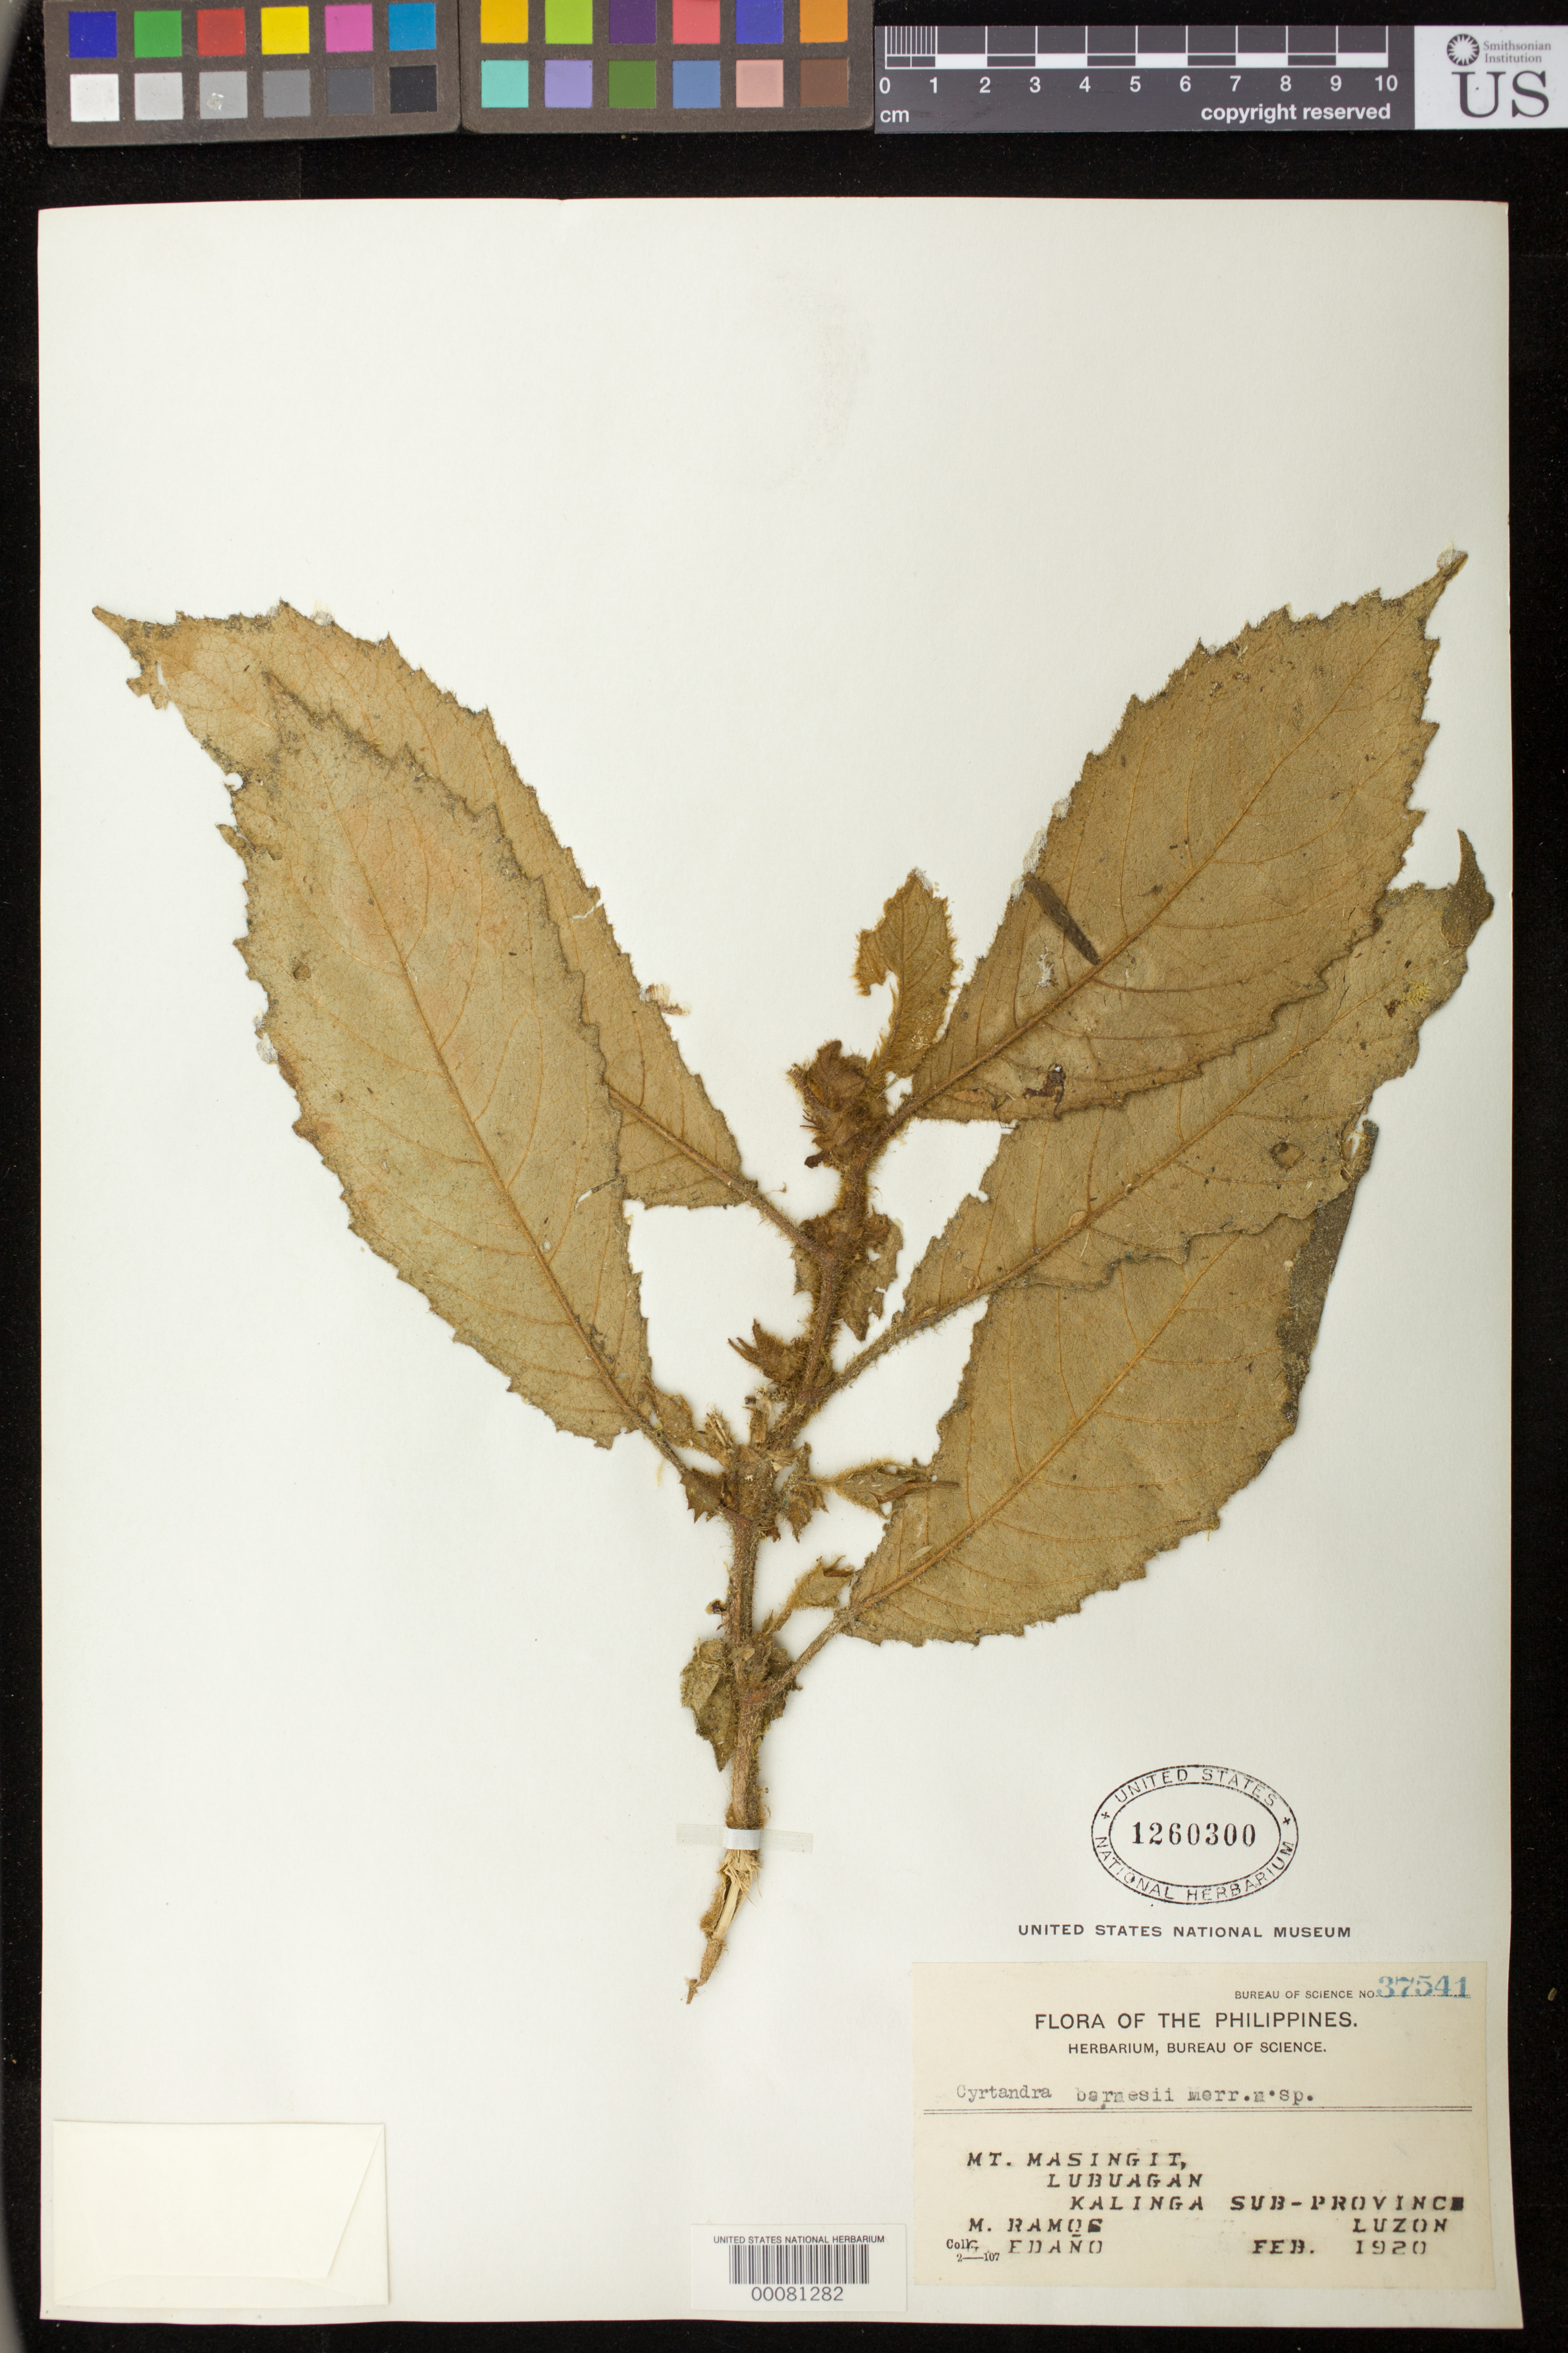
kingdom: Plantae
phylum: Tracheophyta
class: Magnoliopsida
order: Lamiales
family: Gesneriaceae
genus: Cyrtandra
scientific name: Cyrtandra barnesii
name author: Merr.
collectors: M. Ramos & G. Edaño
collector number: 37541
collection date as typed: Feb 1920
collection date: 1920-02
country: Philippines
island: Luzon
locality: Kalinga-apayao, Mt masingit, lubuagan, kalinga sub-province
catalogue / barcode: US 1260300